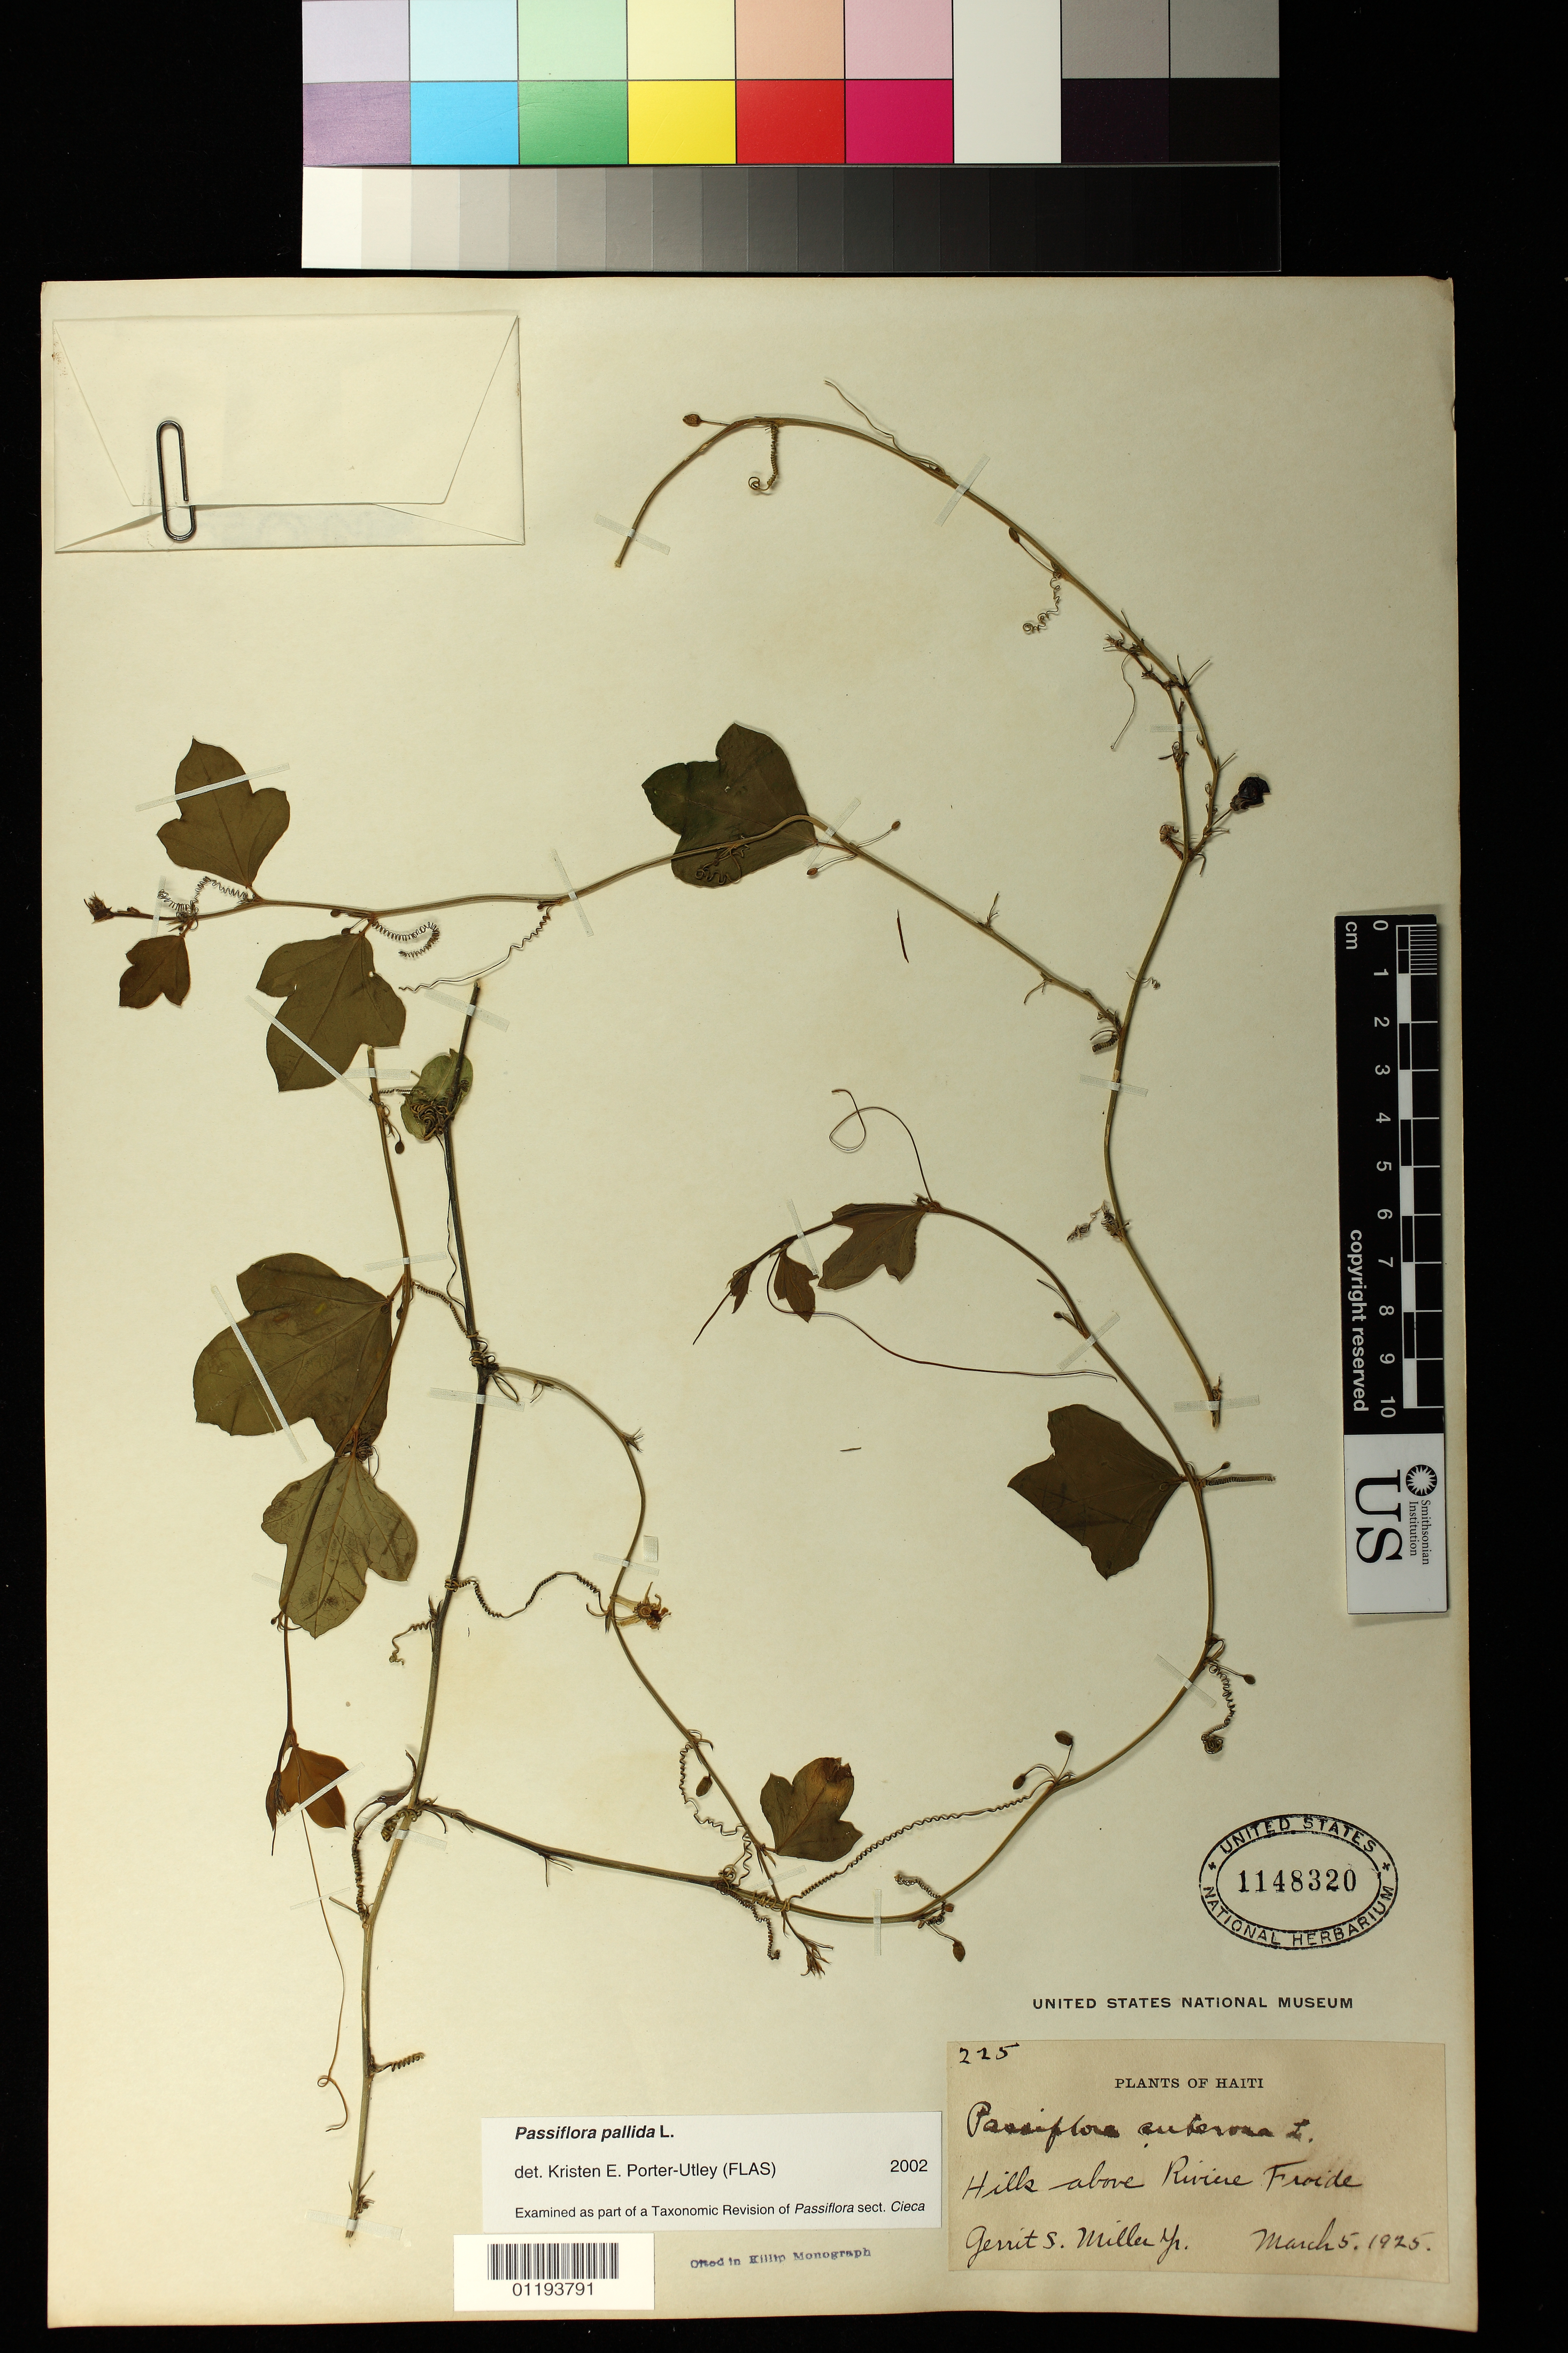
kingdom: Plantae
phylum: Tracheophyta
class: Magnoliopsida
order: Malpighiales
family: Passifloraceae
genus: Passiflora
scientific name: Passiflora pallida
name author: L.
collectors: G. S. Miller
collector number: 225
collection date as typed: Mar 5 1925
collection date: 1925-03-05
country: Haiti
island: Hispaniola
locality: Hills above Riviere Froide.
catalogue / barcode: US 1148320